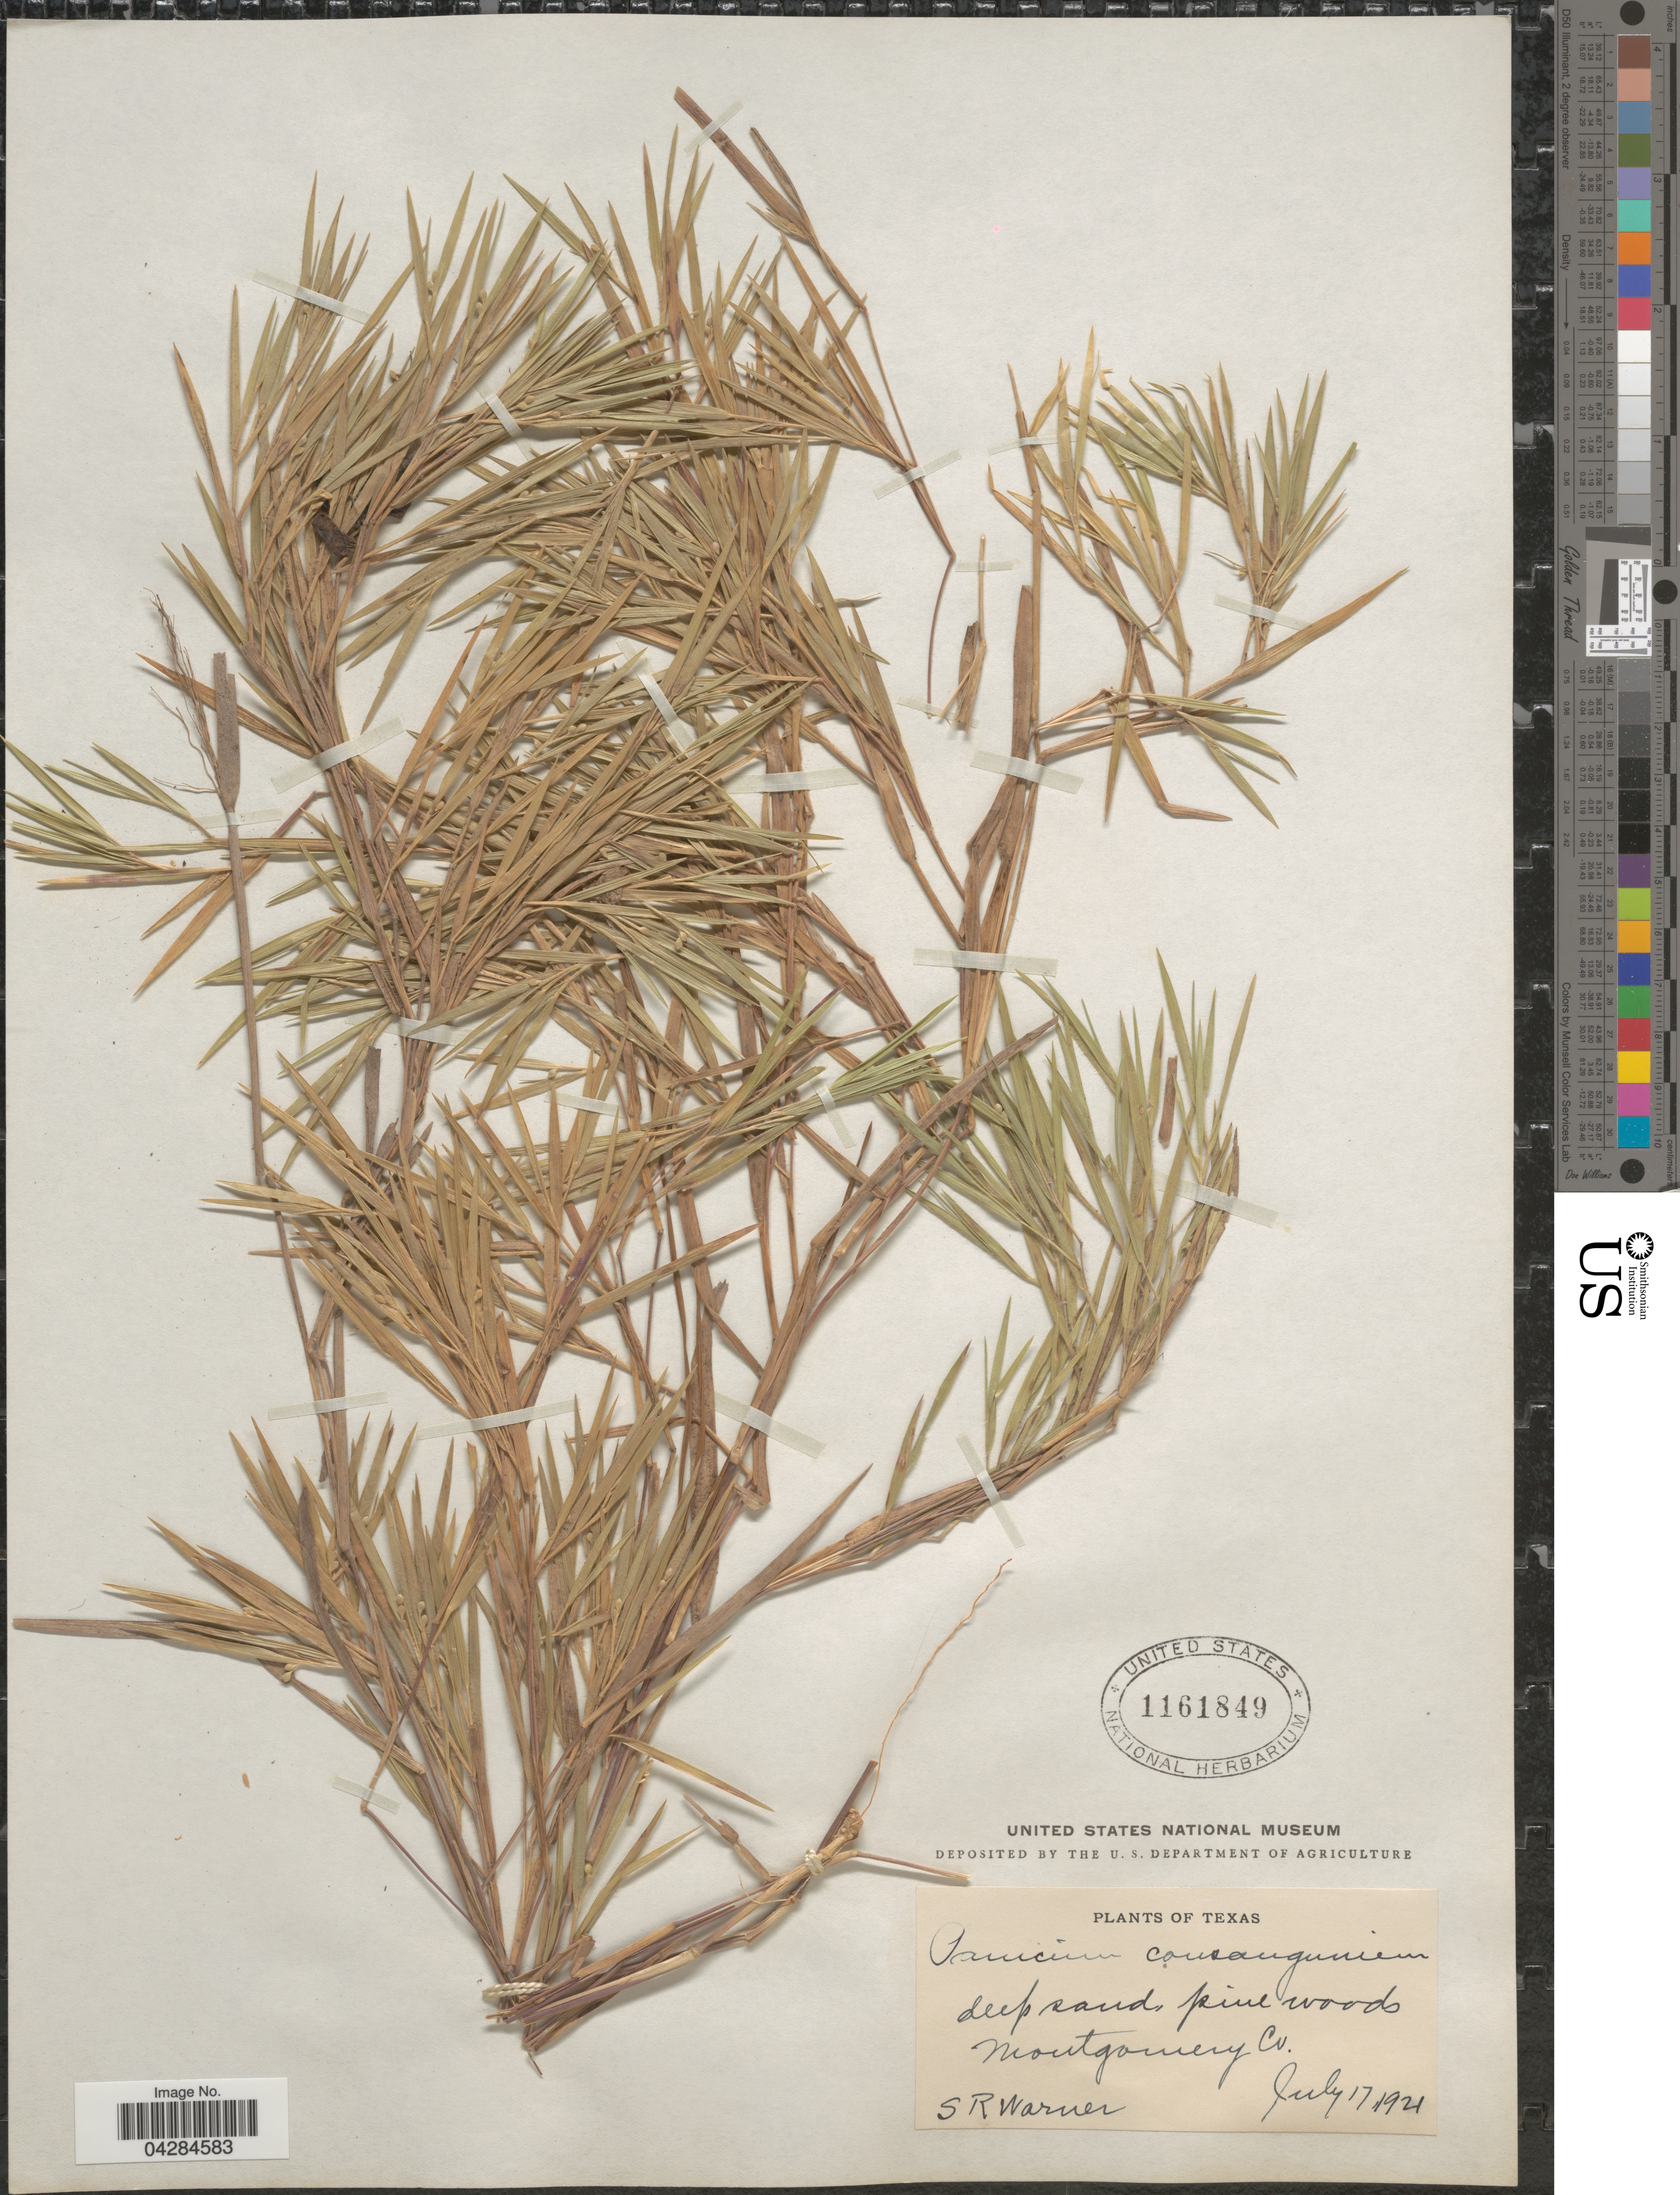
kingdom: Plantae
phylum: Tracheophyta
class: Liliopsida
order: Poales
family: Poaceae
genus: Dichanthelium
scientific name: Dichanthelium ovale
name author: (Elliott) Gould & C.A. Clark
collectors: S. Warner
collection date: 1921-07-17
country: United States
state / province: Texas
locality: Deep sand, pine woods. Montgomery Co.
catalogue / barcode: US 1161849